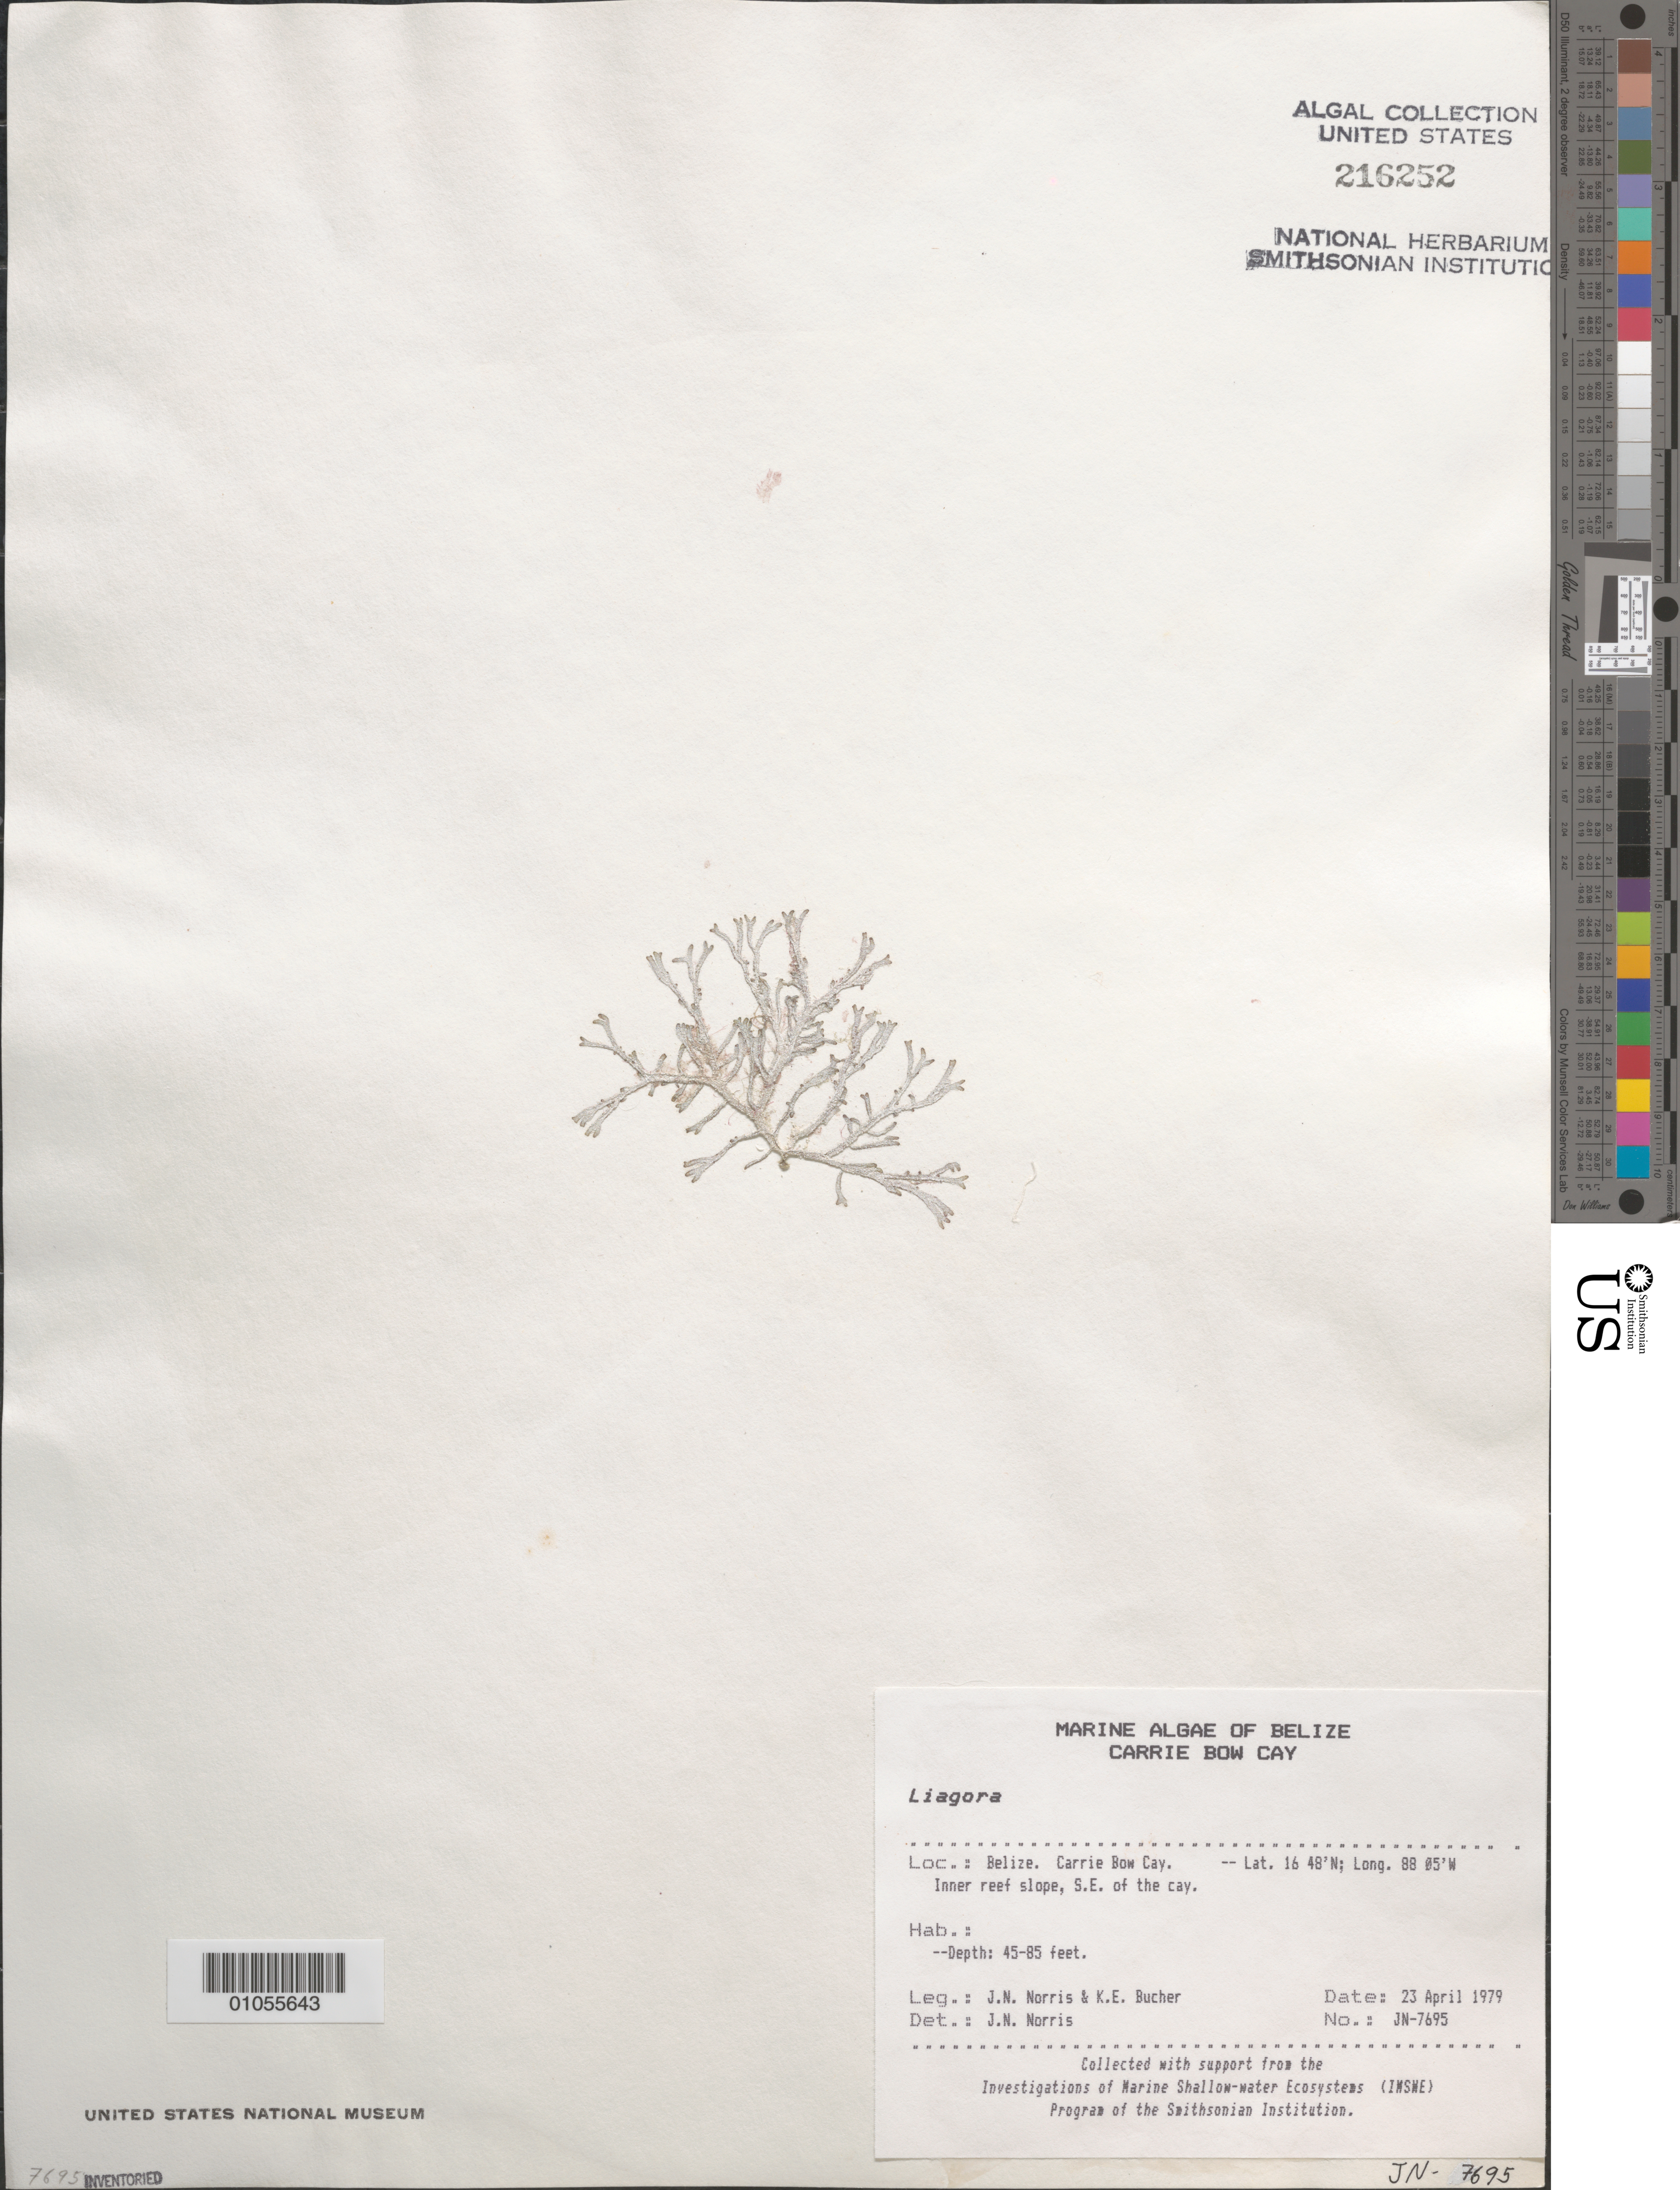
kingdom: Plantae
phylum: Rhodophyta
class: Florideophyceae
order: Nemaliales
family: Liagoraceae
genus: Liagora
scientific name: Liagora sp.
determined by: Norris, James N.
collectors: J. N. Norris & K. E. Bucher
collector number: JN-7695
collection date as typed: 23 Apr 1979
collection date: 1979-04-23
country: Belize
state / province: Stann Creek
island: Carrie Bow Cay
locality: Southeast of Carrie Bow Cay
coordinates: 16 48'N, 88 05'W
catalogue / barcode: US 216252